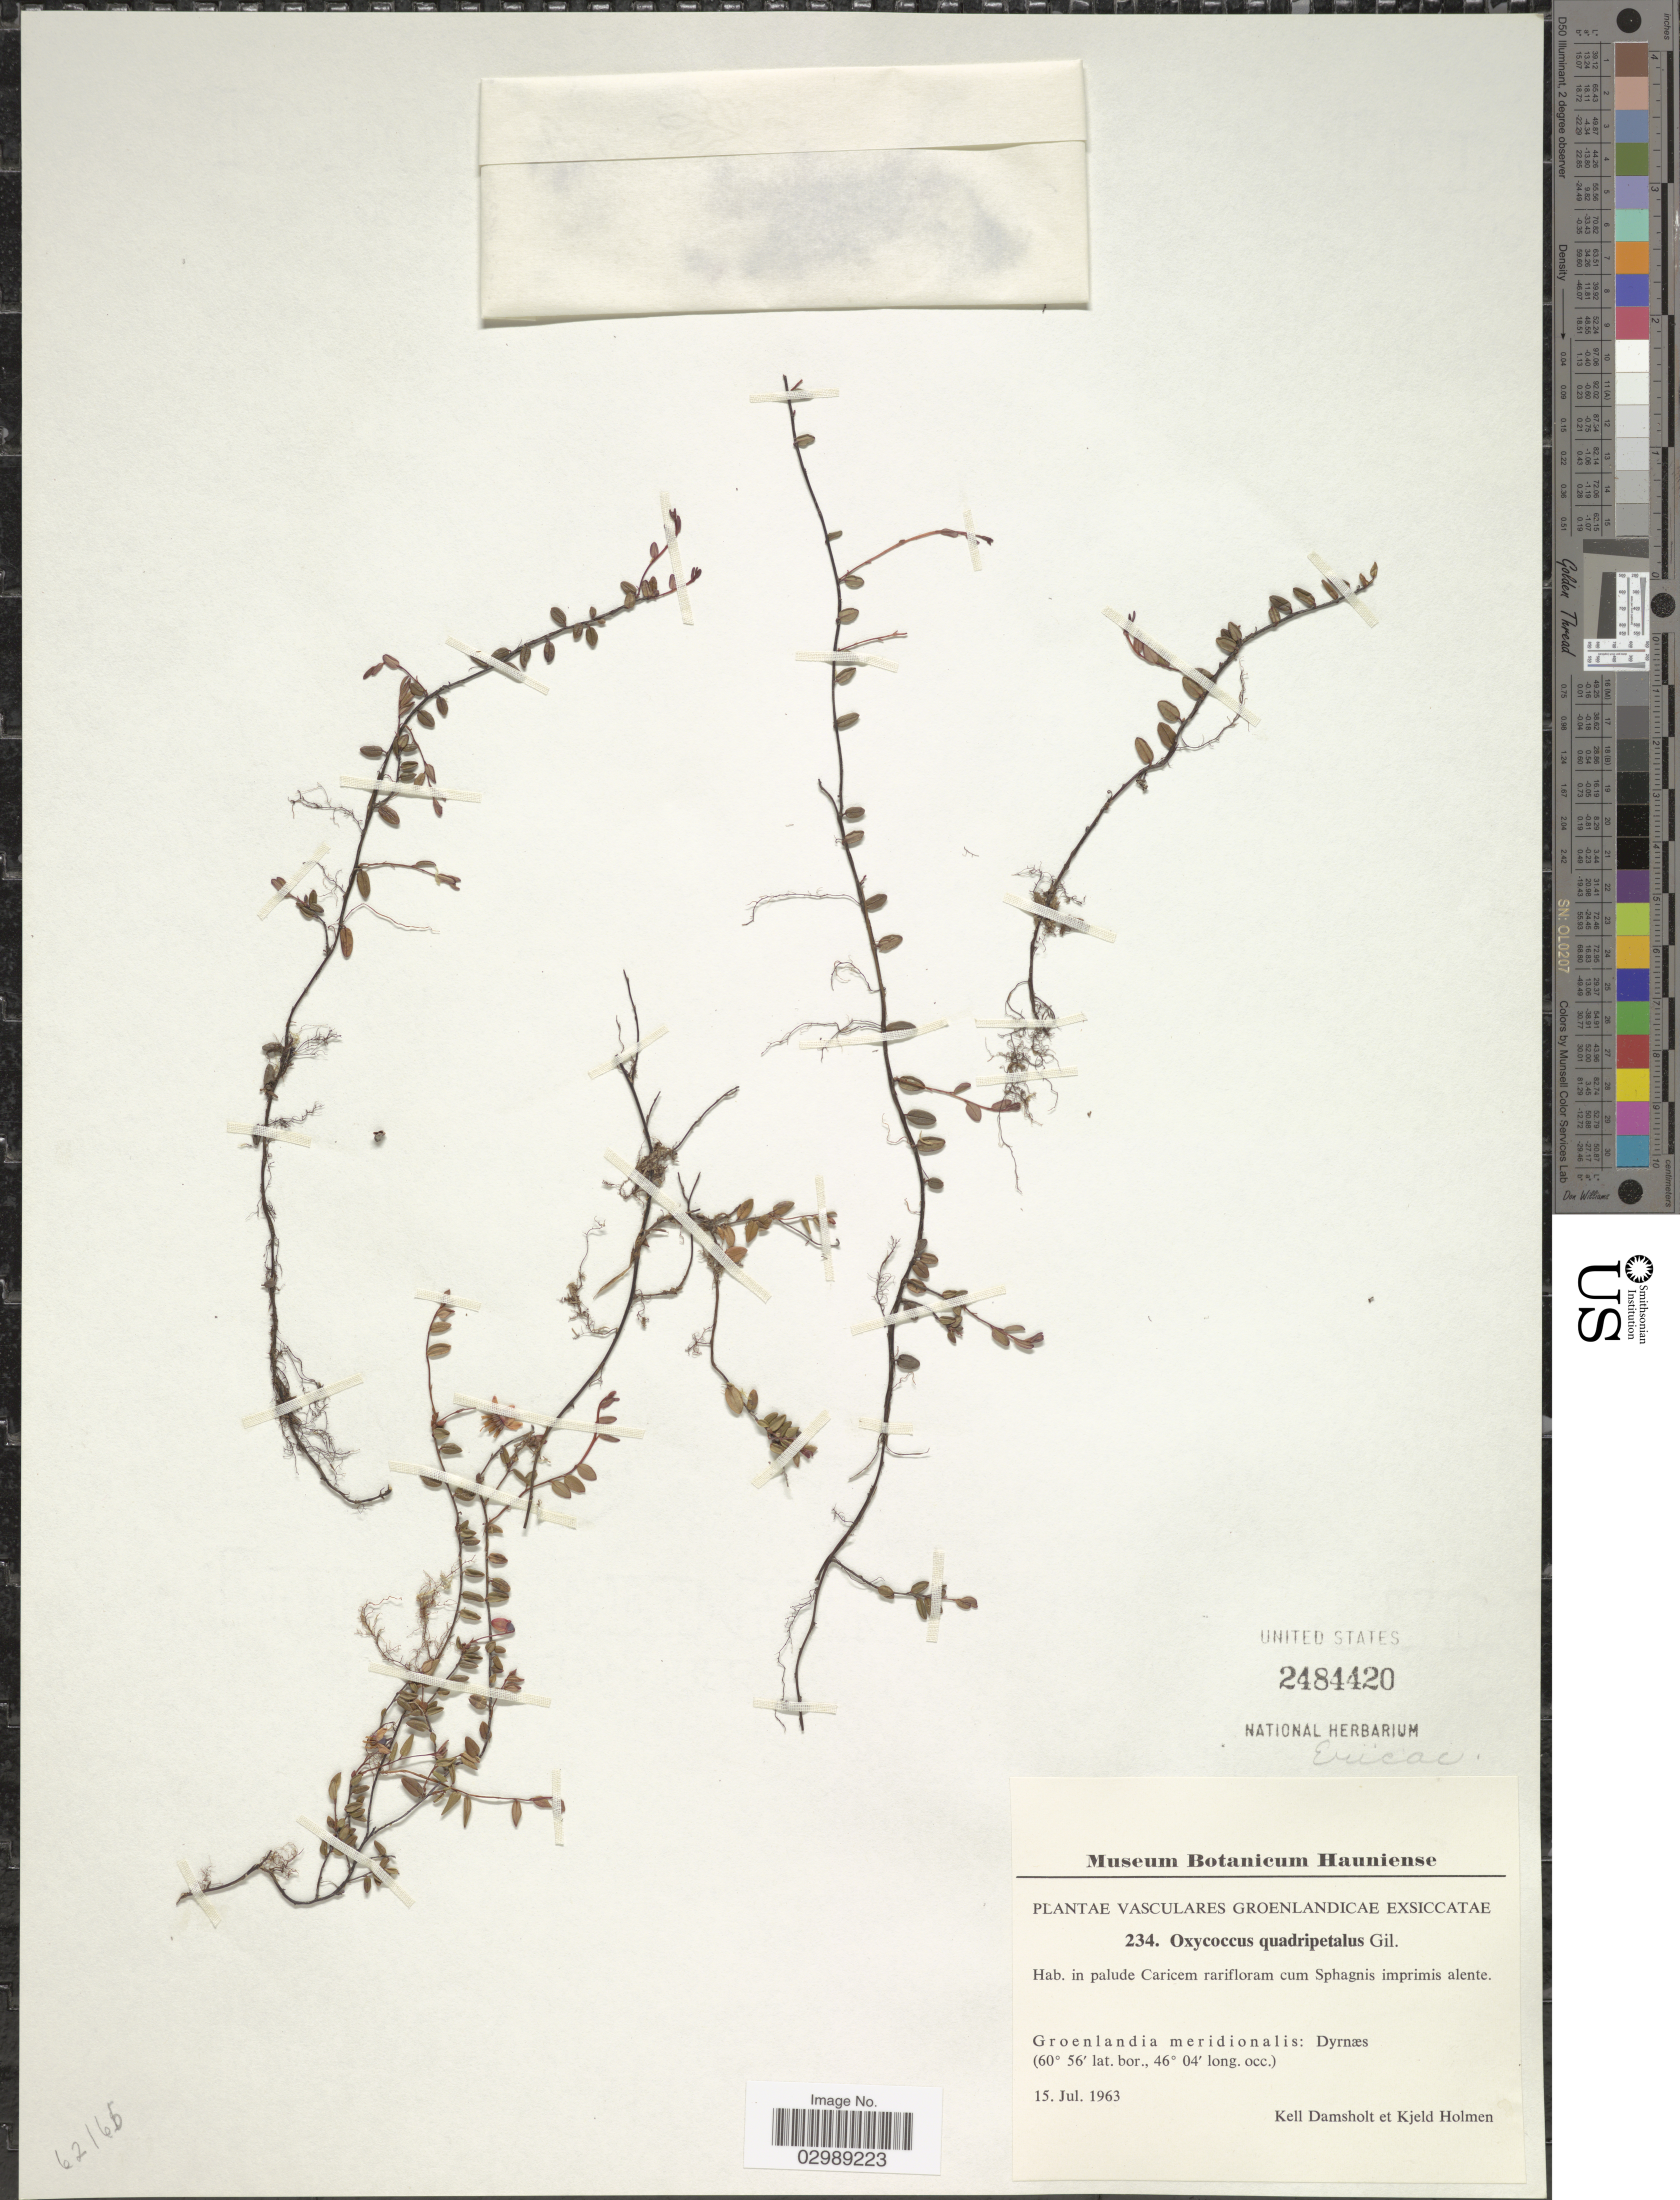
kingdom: Plantae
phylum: Tracheophyta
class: Magnoliopsida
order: Ericales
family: Ericaceae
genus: Vaccinium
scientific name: Vaccinium oxycoccos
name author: L.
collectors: K. Damsholt & K. A. Holmen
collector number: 234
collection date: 1963-07-15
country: Greenland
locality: Vasculares Groenlandicae, Groenlandia meridionalis: Dyrnæs.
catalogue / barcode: US 2484420